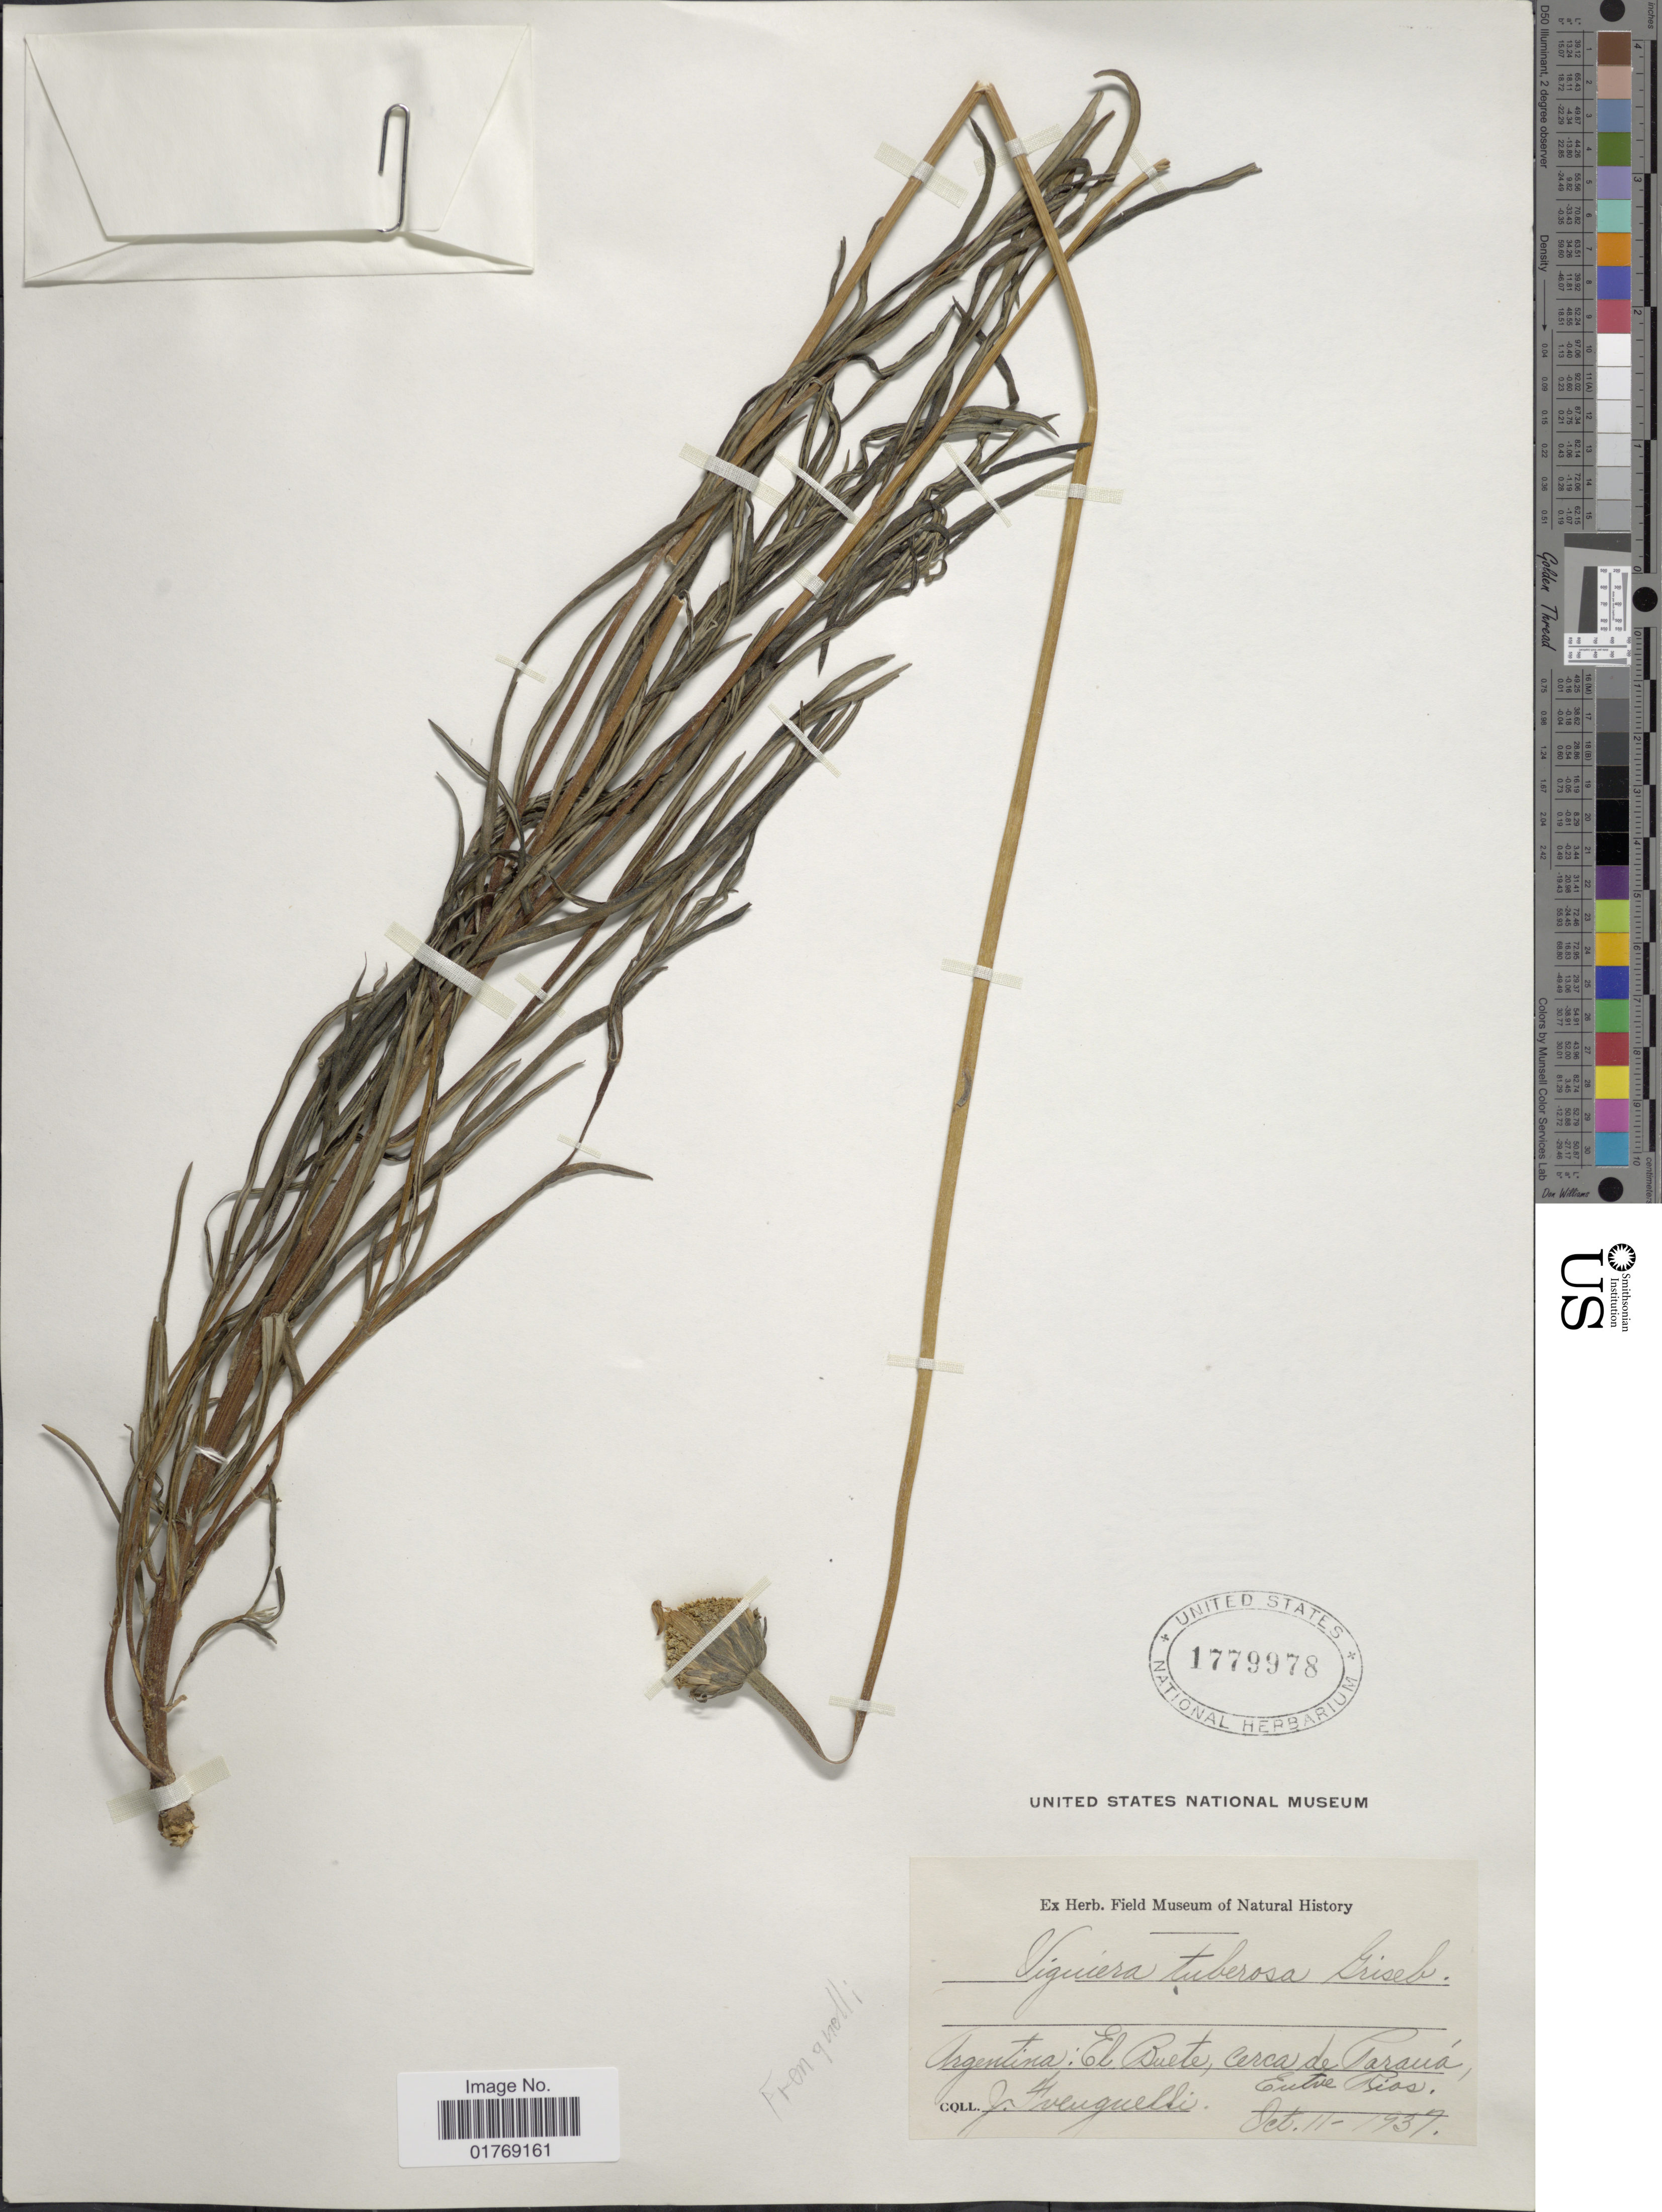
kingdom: Plantae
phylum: Tracheophyta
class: Magnoliopsida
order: Asterales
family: Asteraceae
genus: Viguiera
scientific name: Viguiera tuberosa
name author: Griseb.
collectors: J. Frenguelli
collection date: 1937-10-11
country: Argentina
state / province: Entre Rios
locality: Argentina: El Buete, cerca de Paraná, Entre Rios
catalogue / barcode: US 1779978